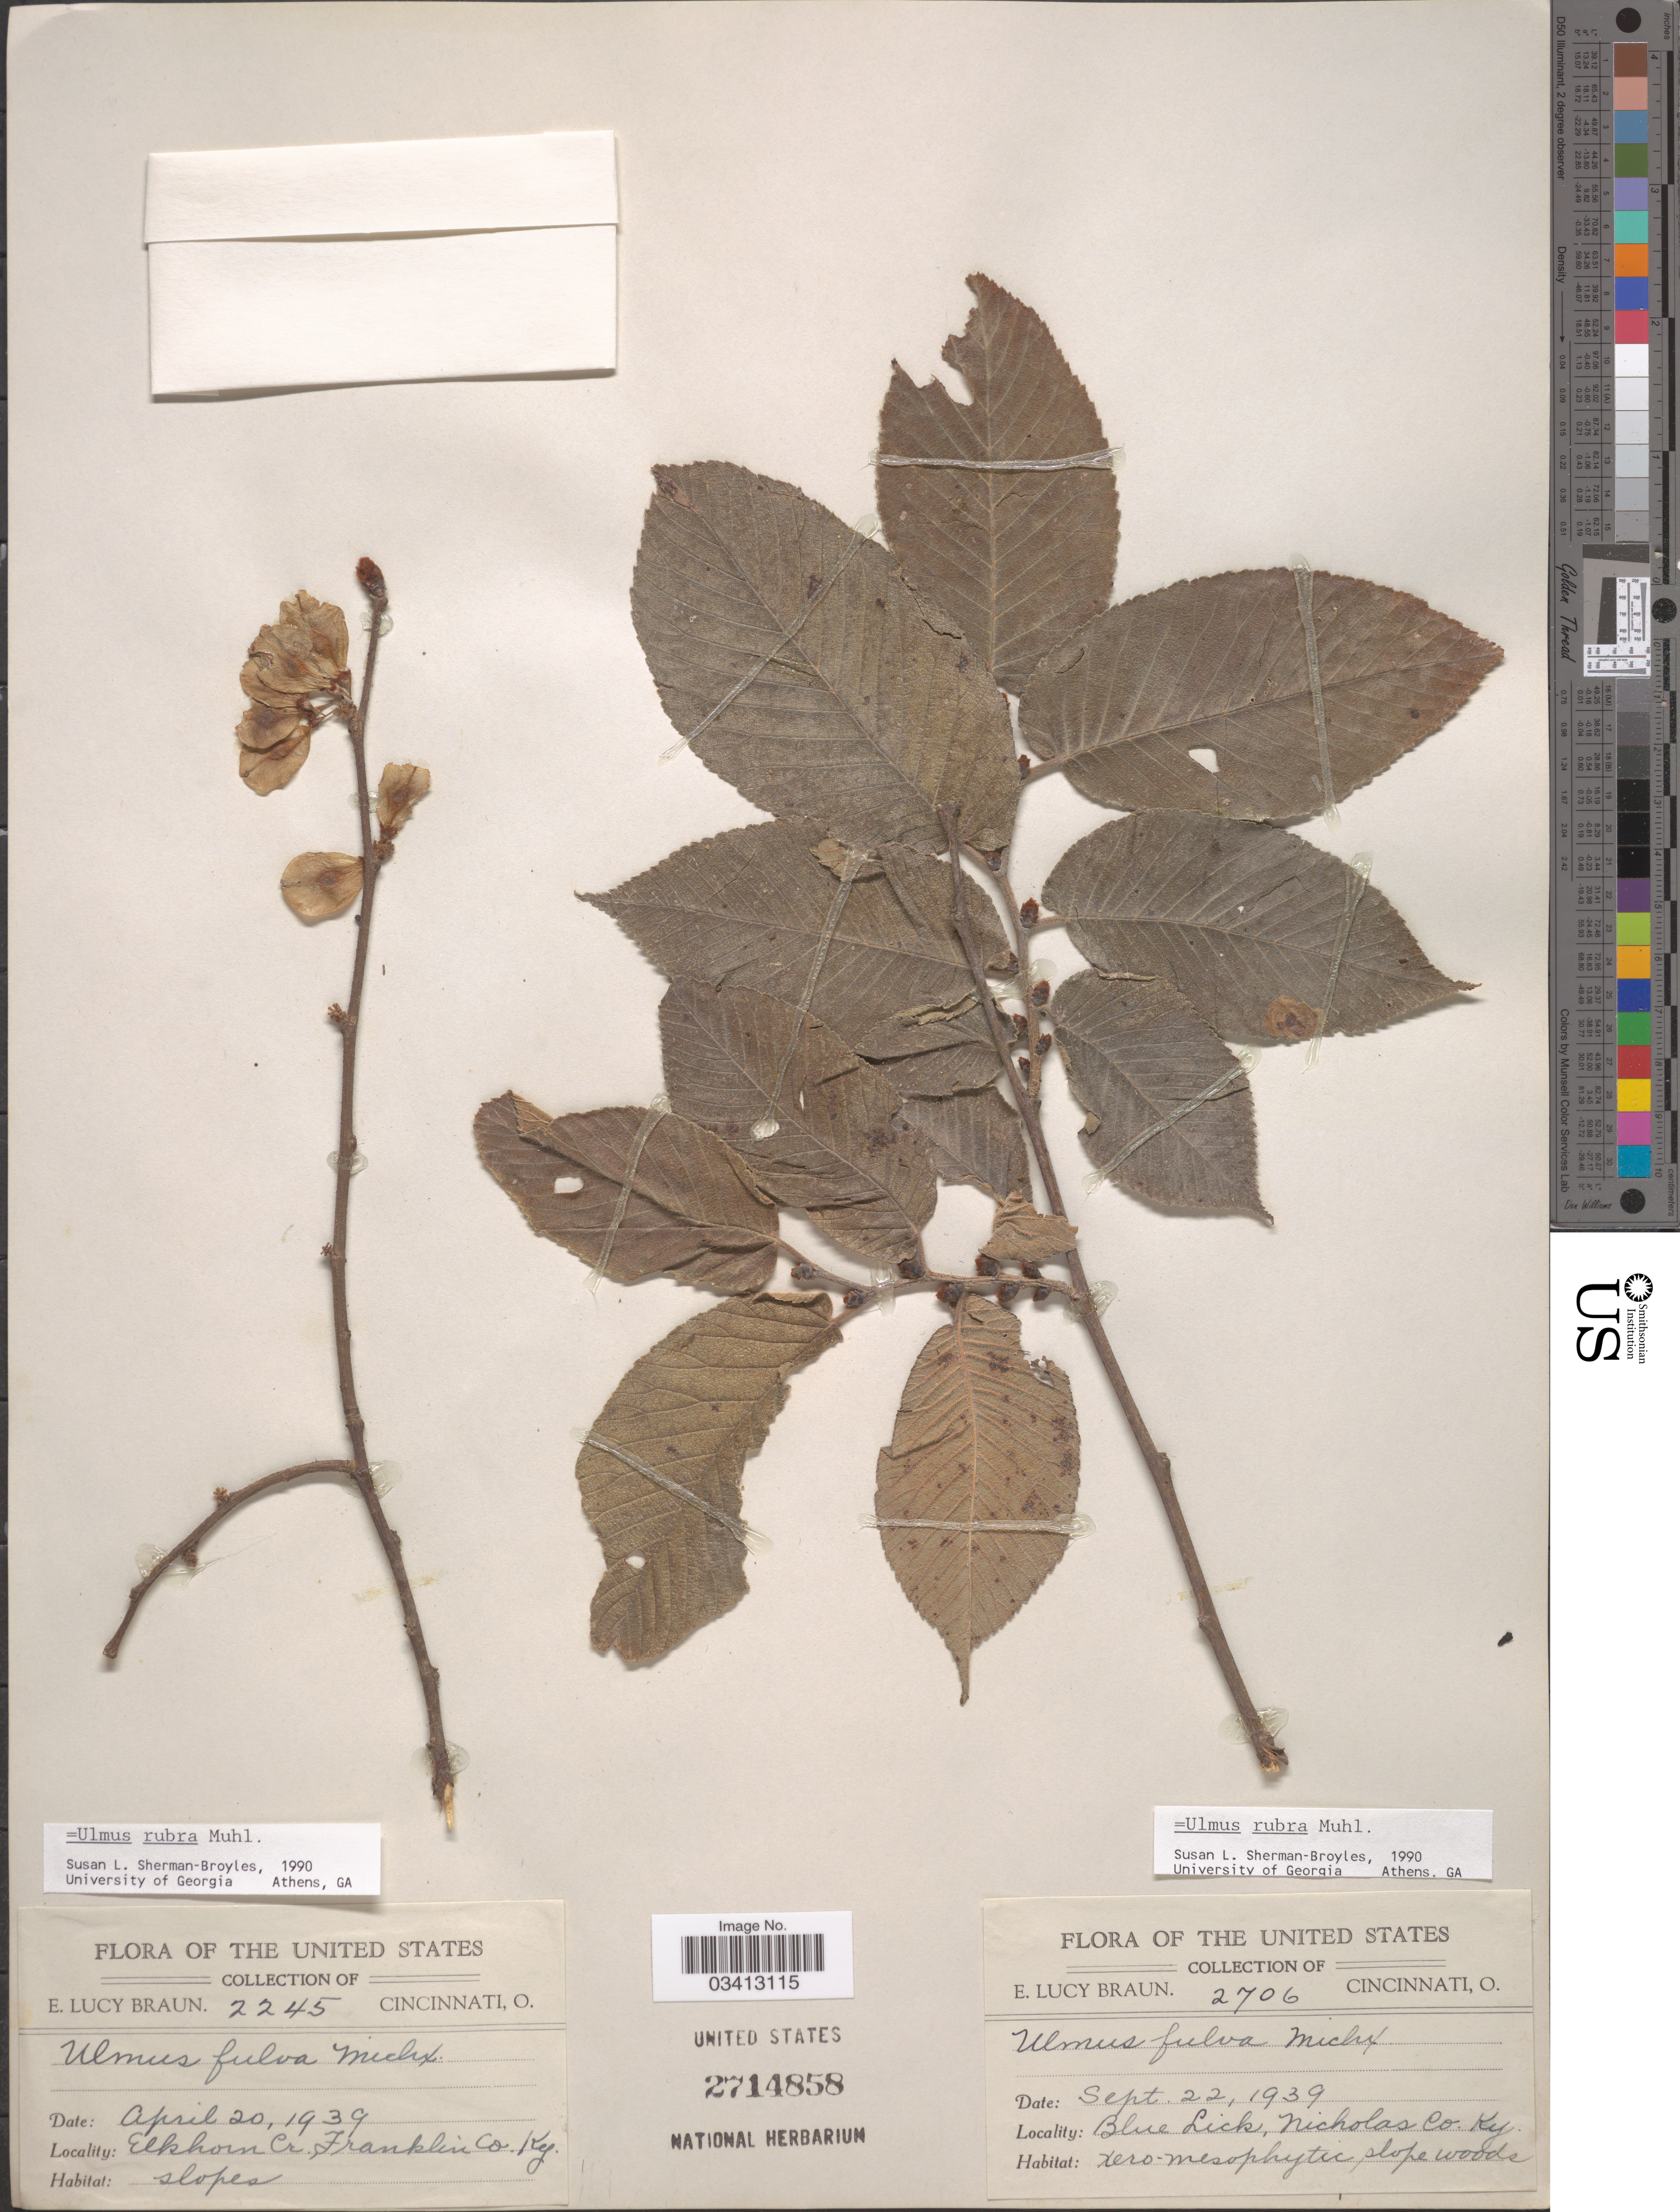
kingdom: Plantae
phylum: Tracheophyta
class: Magnoliopsida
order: Rosales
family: Ulmaceae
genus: Ulmus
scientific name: Ulmus rubra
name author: Muhl.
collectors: E. L. Braun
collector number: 2245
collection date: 1939-04-20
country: United States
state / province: Kentucky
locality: Elkhorn Cr., Franklin Co.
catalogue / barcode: US 2714858